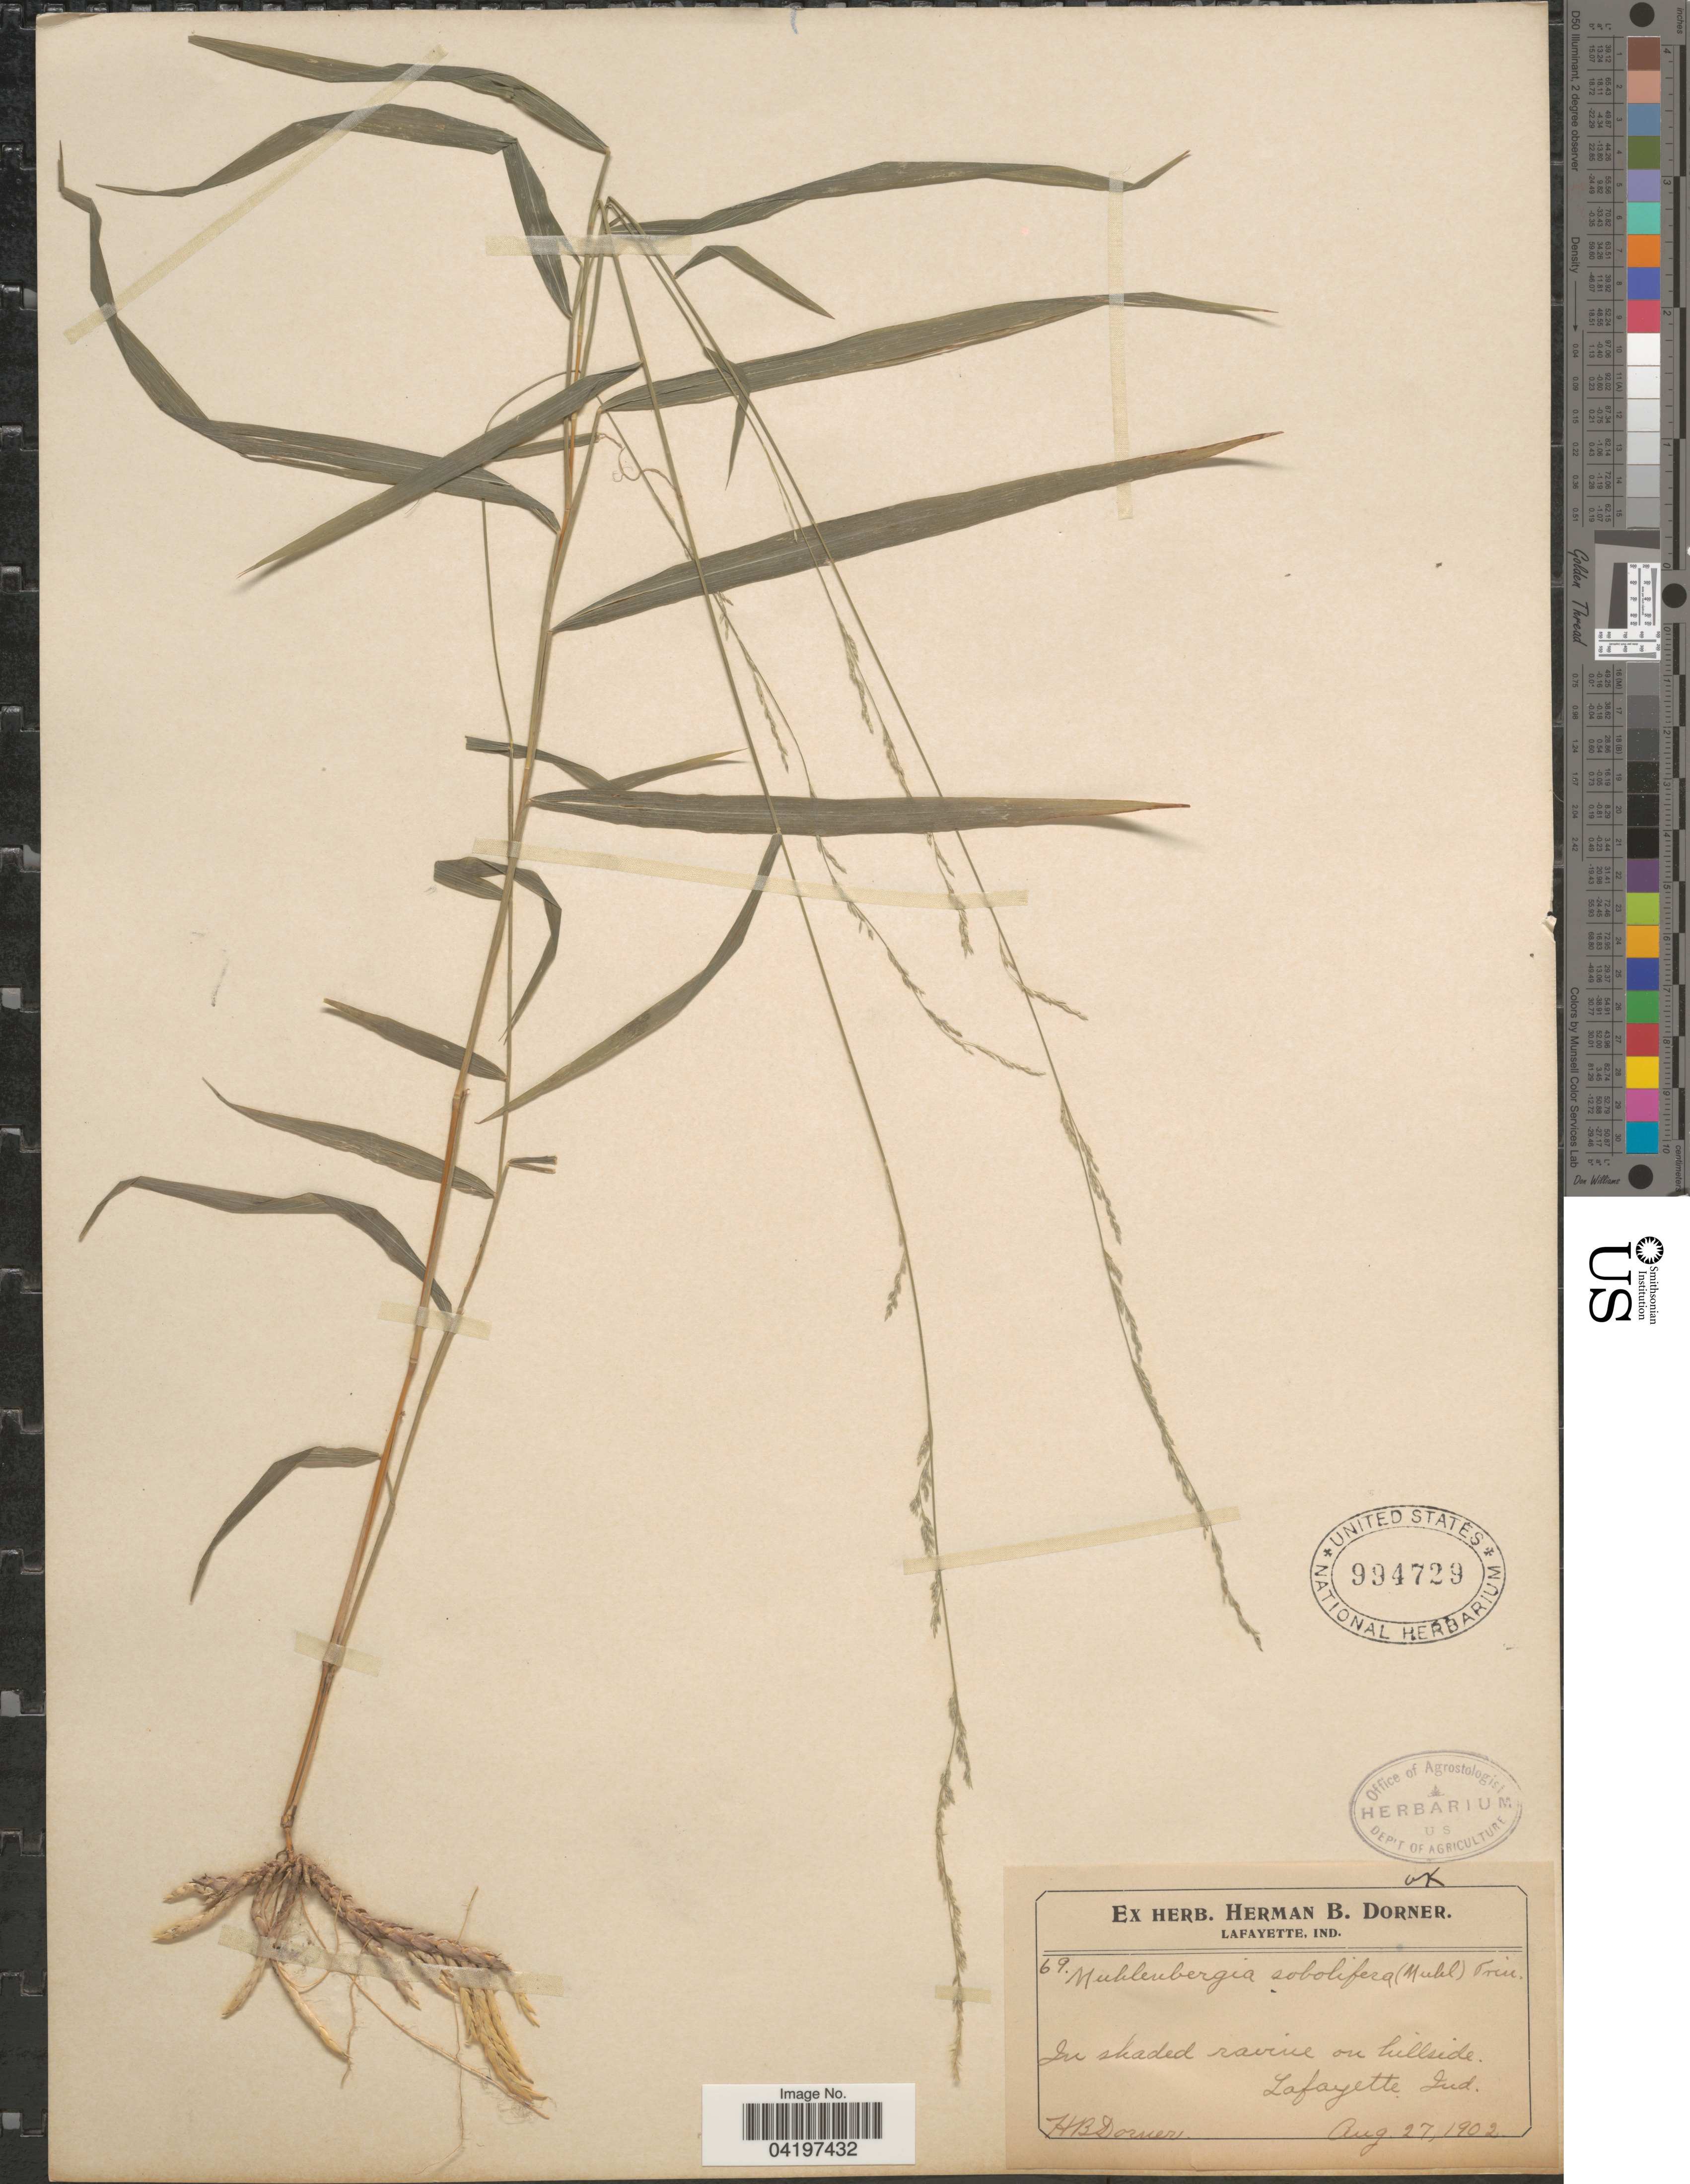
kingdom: Plantae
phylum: Tracheophyta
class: Liliopsida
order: Poales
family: Poaceae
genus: Muhlenbergia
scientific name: Muhlenbergia sobolifera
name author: (Muhl. ex Willd.) Trin.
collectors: H. Dorner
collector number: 69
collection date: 1902-08-27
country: United States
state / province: Indiana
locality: Lafayette.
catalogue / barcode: US 994729